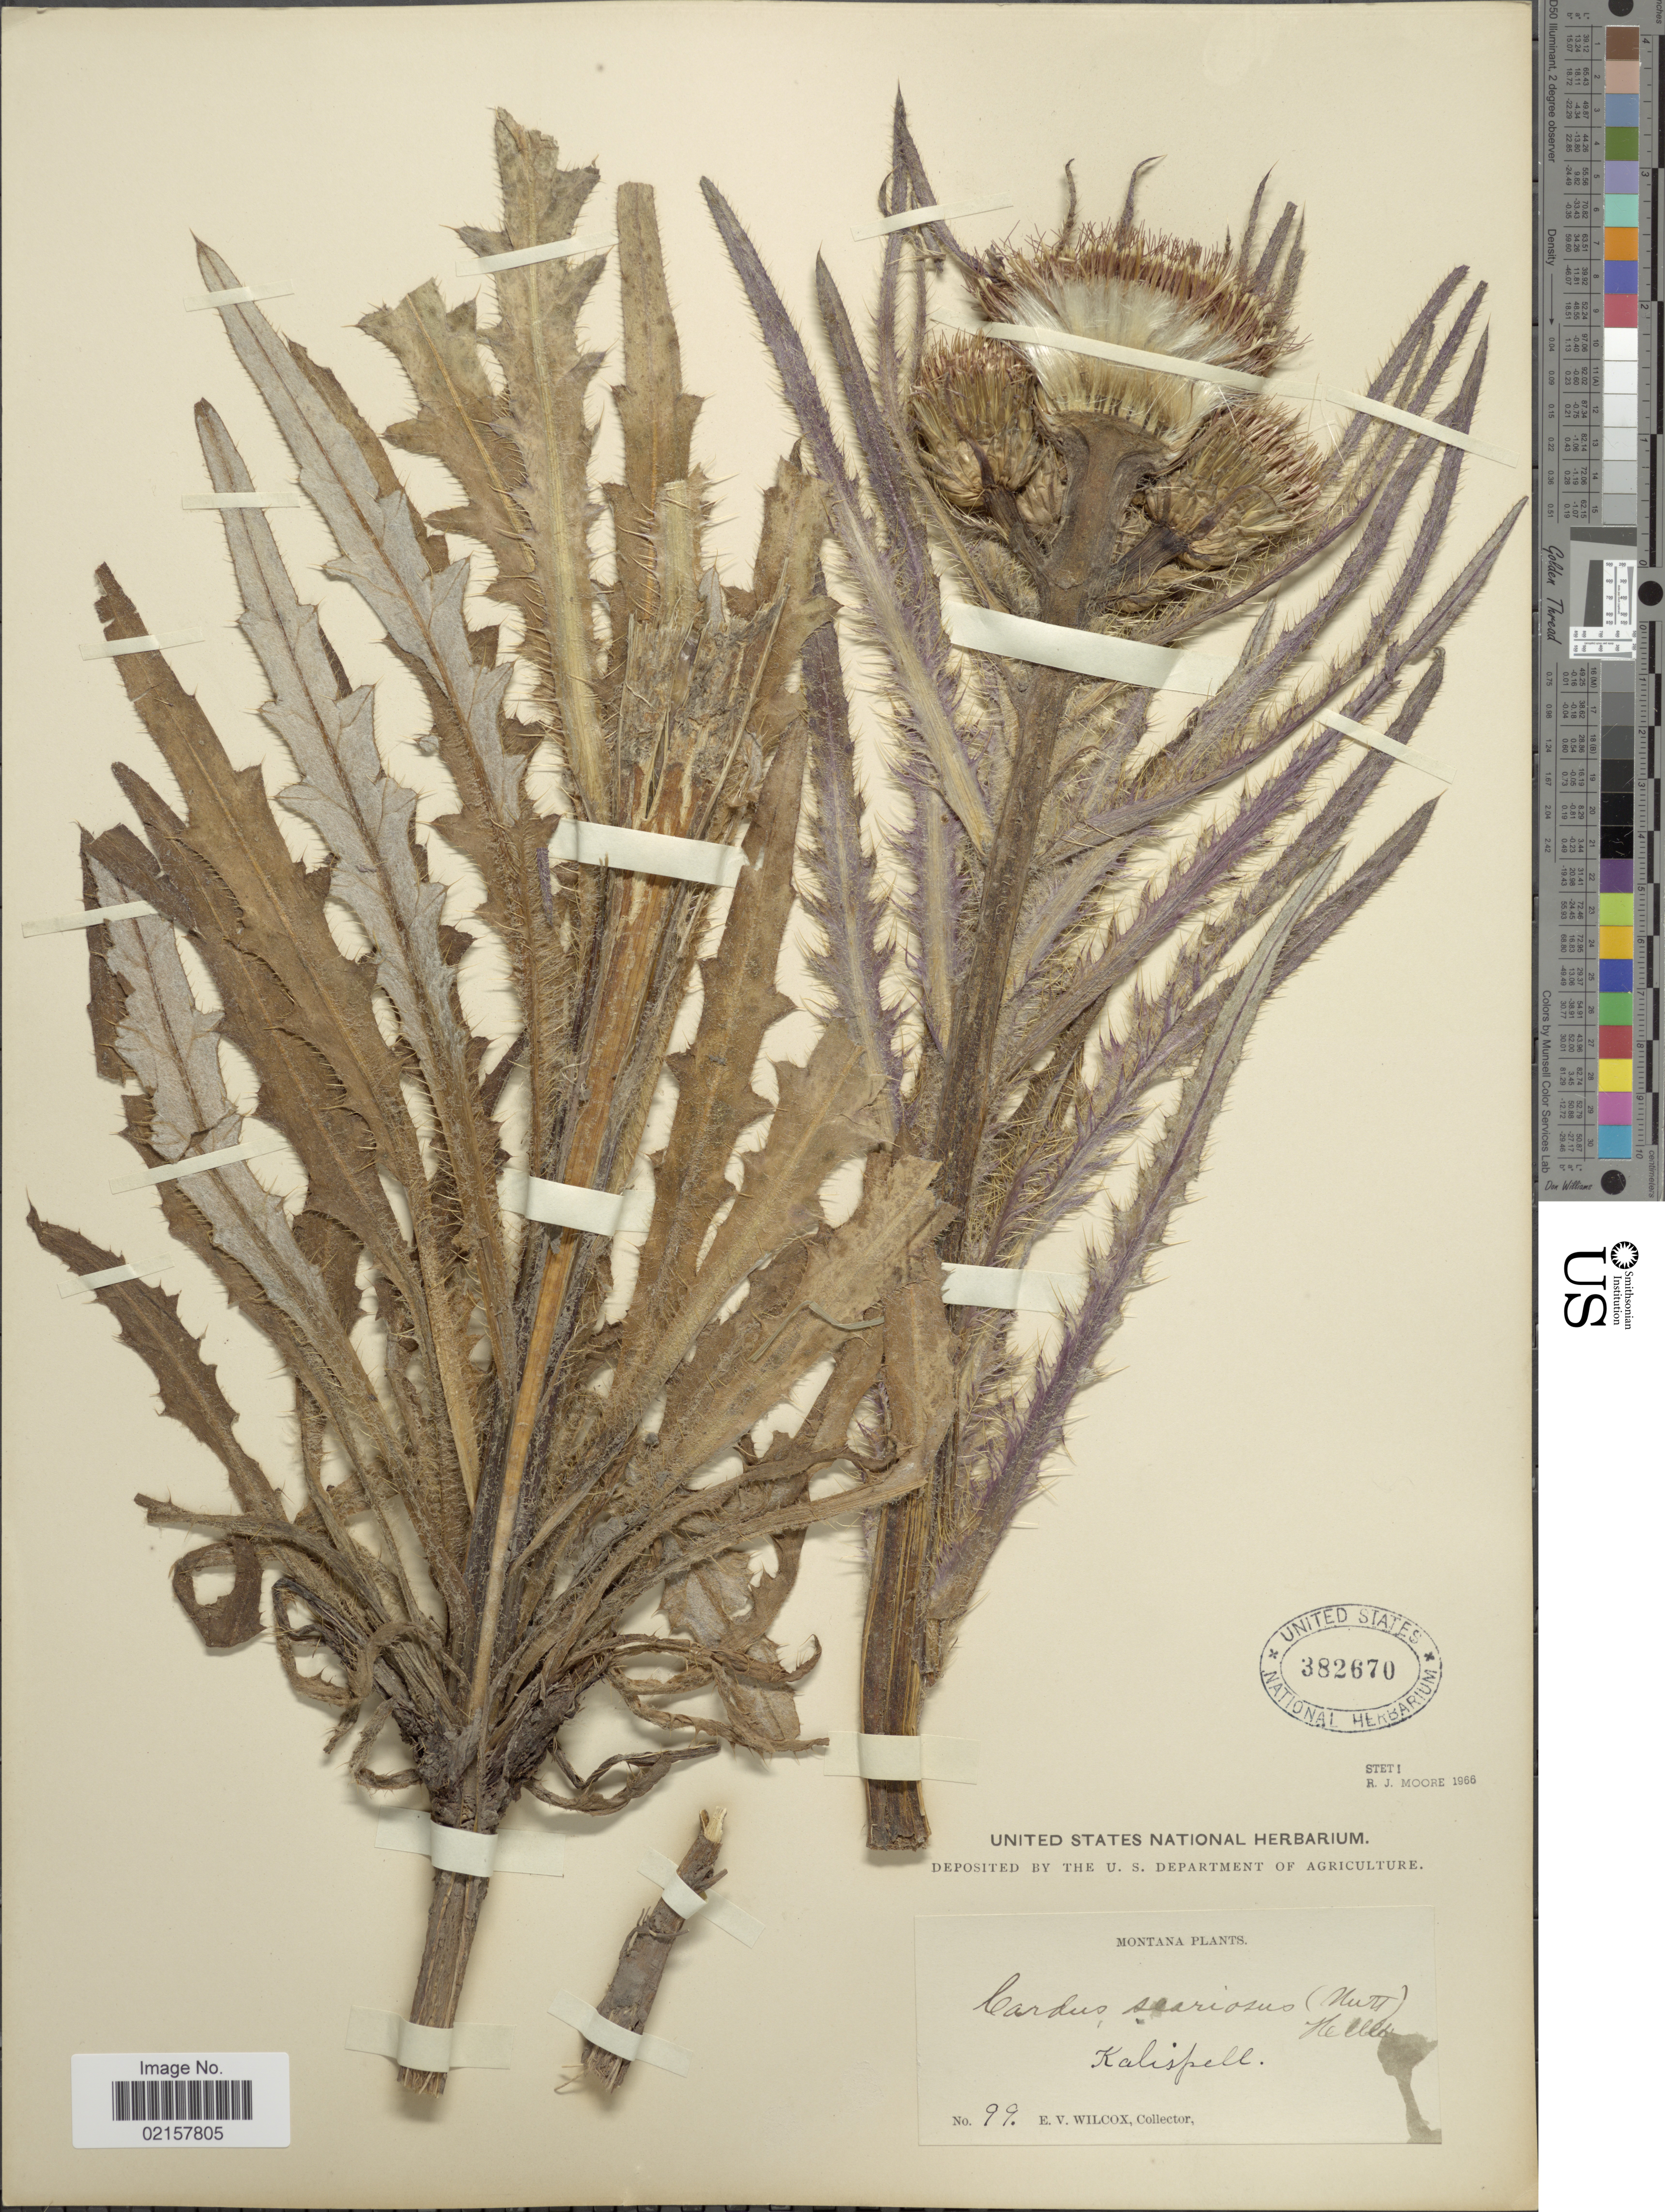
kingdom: Plantae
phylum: Tracheophyta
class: Magnoliopsida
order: Asterales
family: Asteraceae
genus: Cirsium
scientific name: Cirsium scariosum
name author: Nutt.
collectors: E. V. Wilcox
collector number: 99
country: United States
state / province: Montana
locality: Kalispell.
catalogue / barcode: US 382670